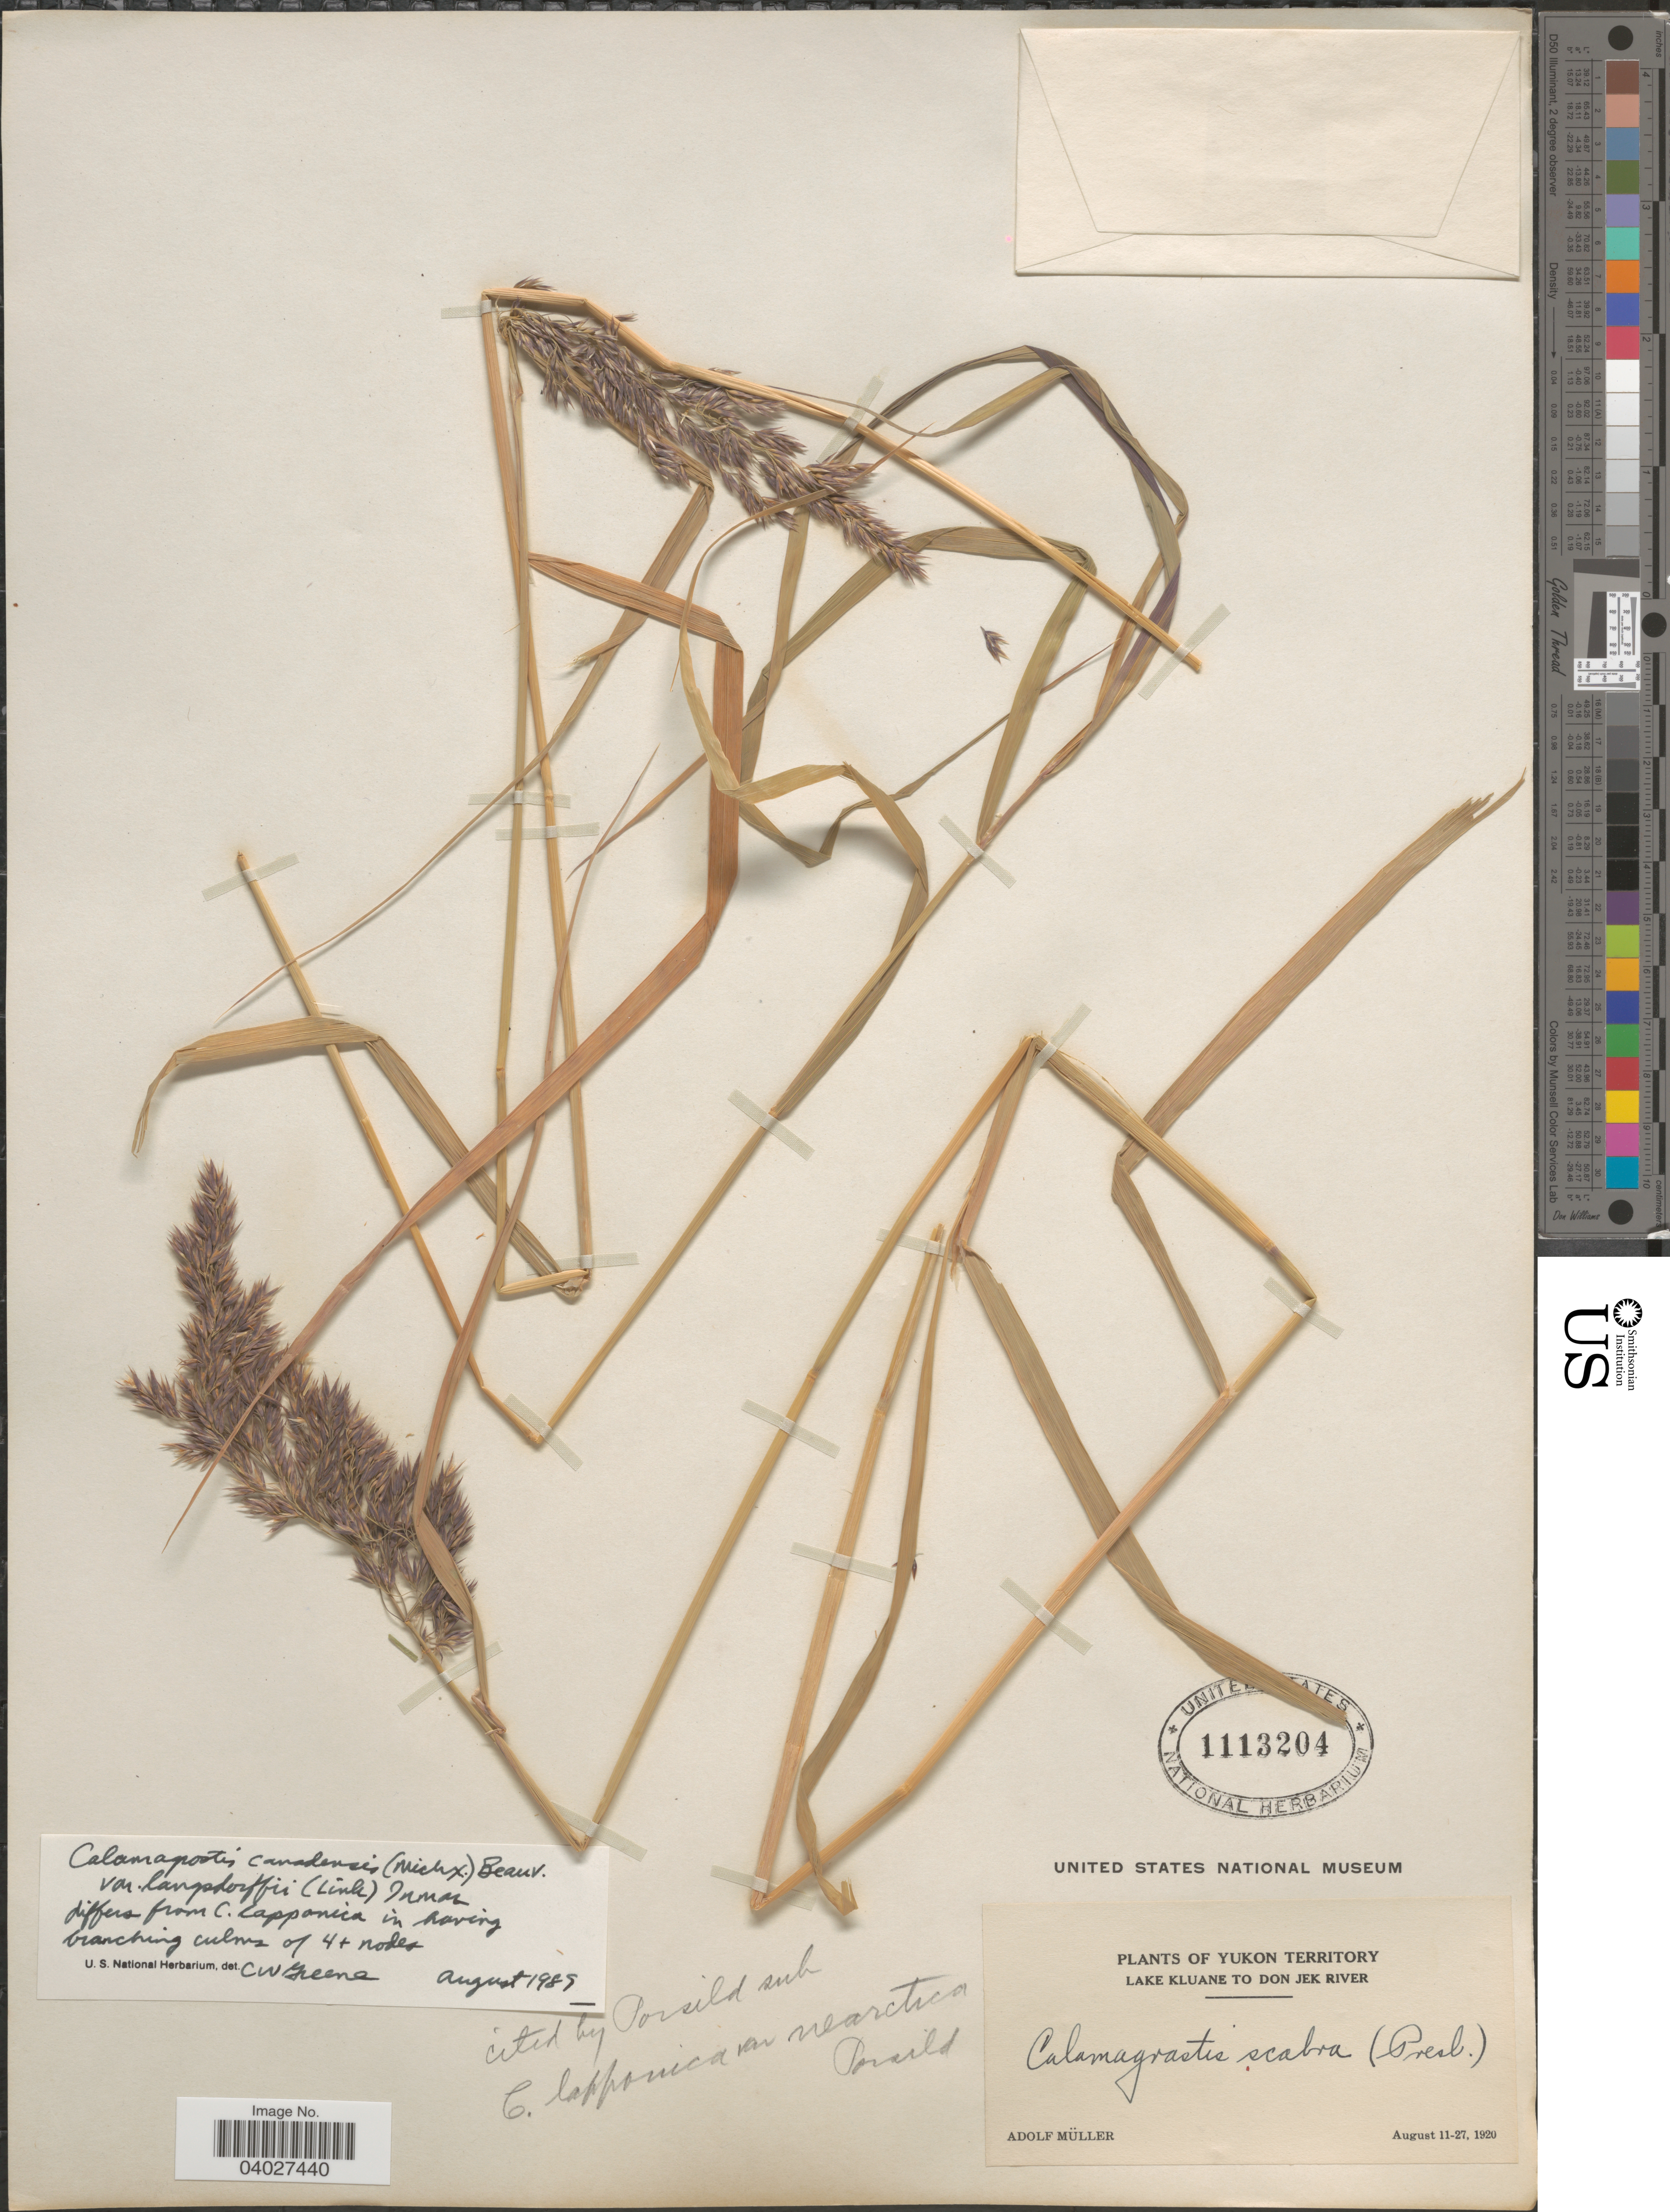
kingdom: Plantae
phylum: Tracheophyta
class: Liliopsida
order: Poales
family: Poaceae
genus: Calamagrostis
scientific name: Calamagrostis canadensis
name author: (Michx.) P. Beauv.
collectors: A. Muller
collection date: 1920-08-11/1920-08-27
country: Canada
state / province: Yukon Territory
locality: Lake Kluane to Don Jek River.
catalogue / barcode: US 1113204